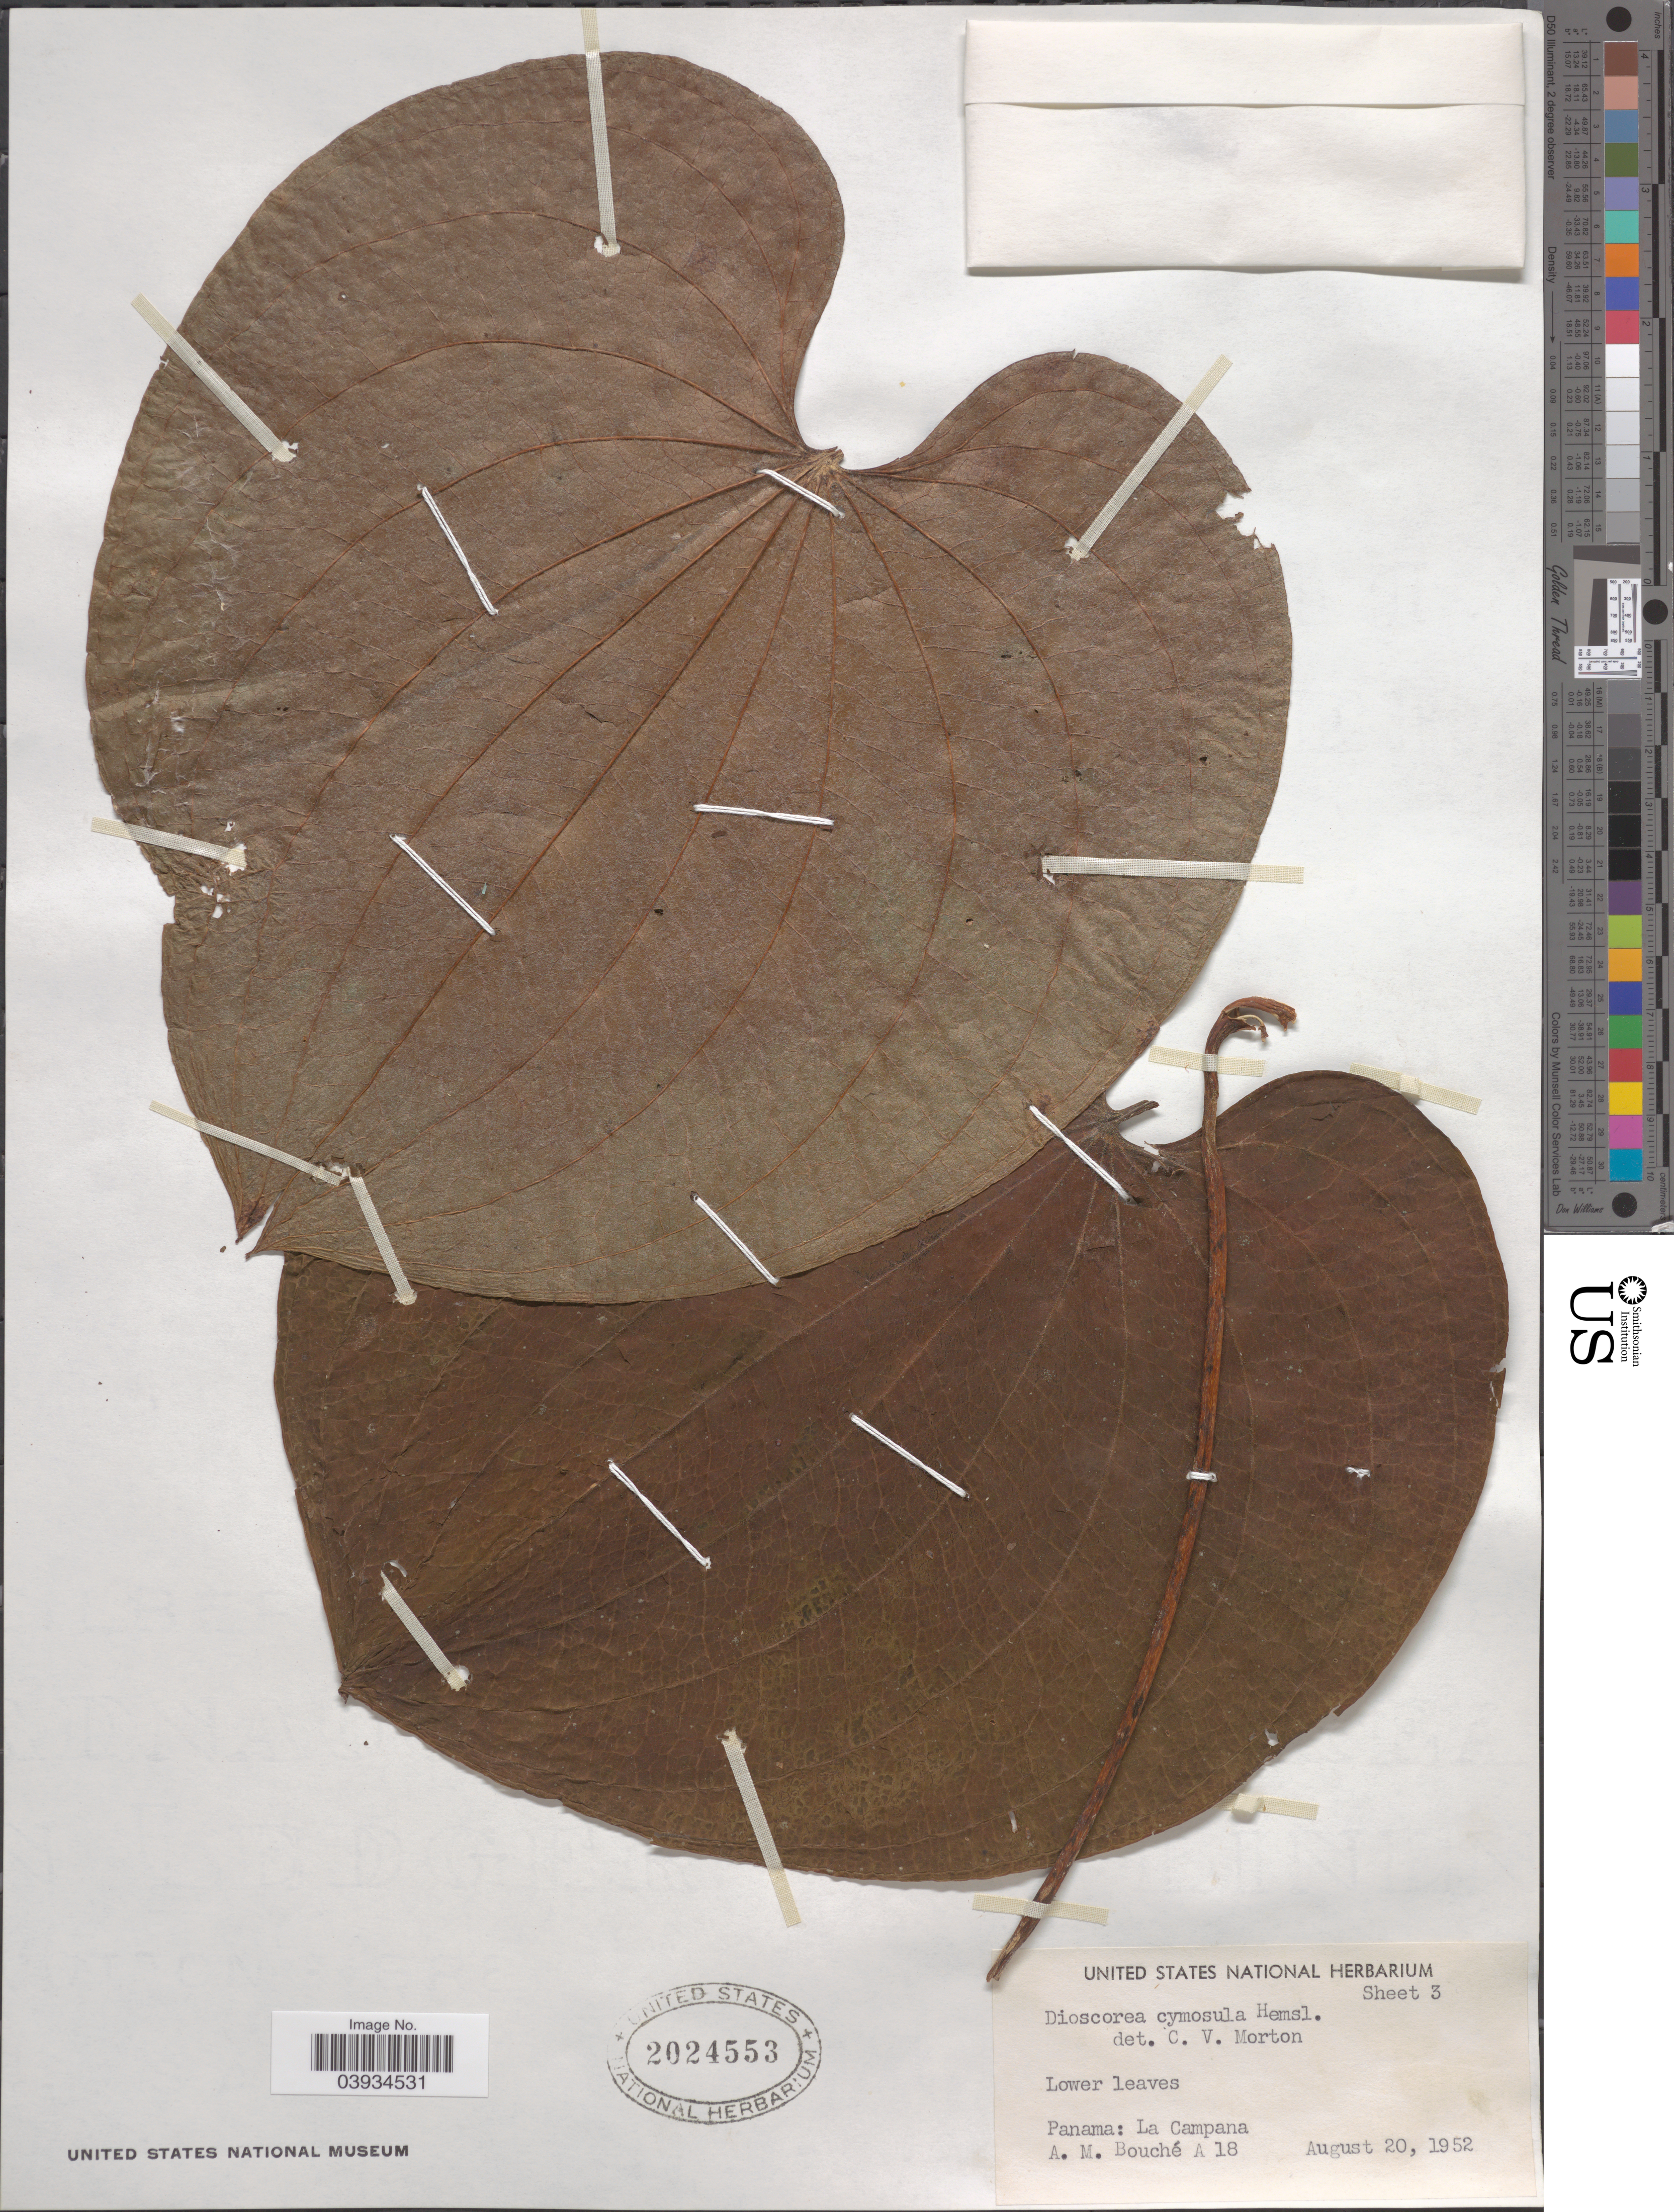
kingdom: Plantae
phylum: Tracheophyta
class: Liliopsida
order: Dioscoreales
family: Dioscoreaceae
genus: Dioscorea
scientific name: Dioscorea cymosula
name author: Hemsl.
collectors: A. Bouche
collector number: A18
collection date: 1952-08-20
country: Panama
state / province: Panamá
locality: La Campana.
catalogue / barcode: US 2024553